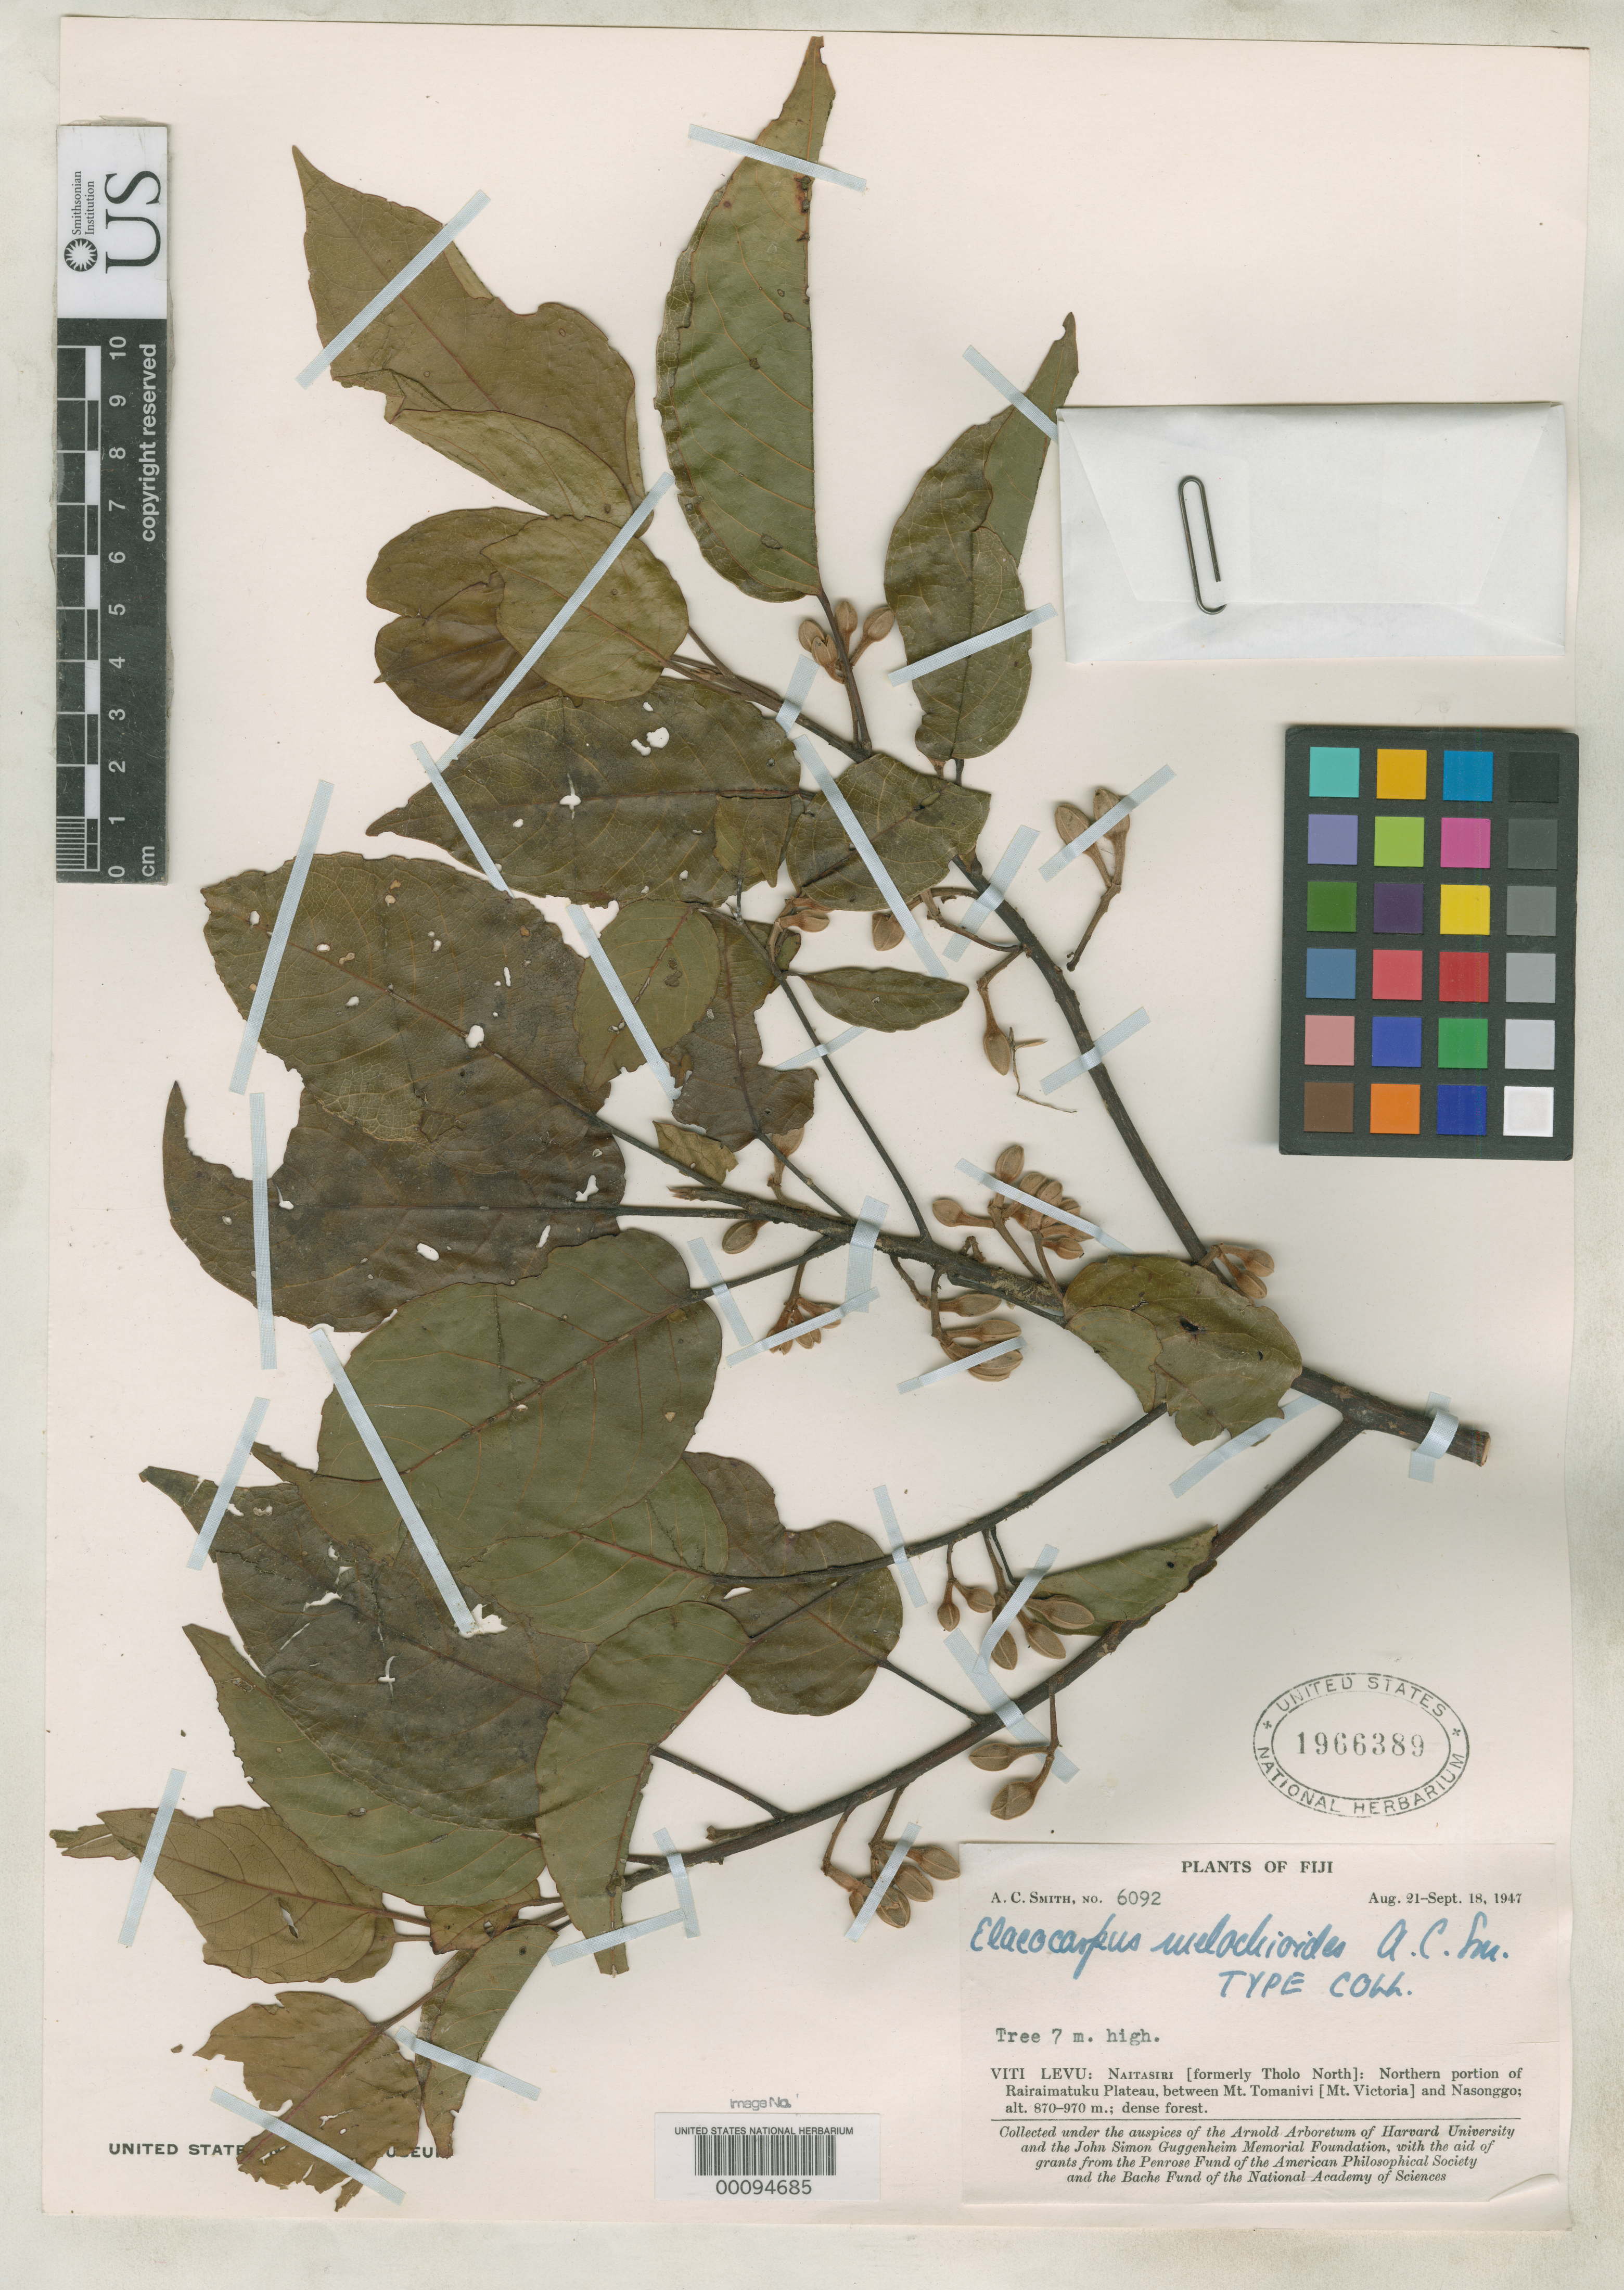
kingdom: Plantae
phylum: Tracheophyta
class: Magnoliopsida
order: Oxalidales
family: Elaeocarpaceae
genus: Elaeocarpus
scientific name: Elaeocarpus melochioides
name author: A.C. Sm.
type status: Isotype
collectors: A. C. Smith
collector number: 6092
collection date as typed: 18 Sep 1947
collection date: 1947-09-18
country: Fiji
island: Viti Levu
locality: N portion of Rairaimatuku plateau, between Mount Tomanivi & Nasonggo. Naitasiri Prov. [Viti Levu Group]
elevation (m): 870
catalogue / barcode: US 1966389